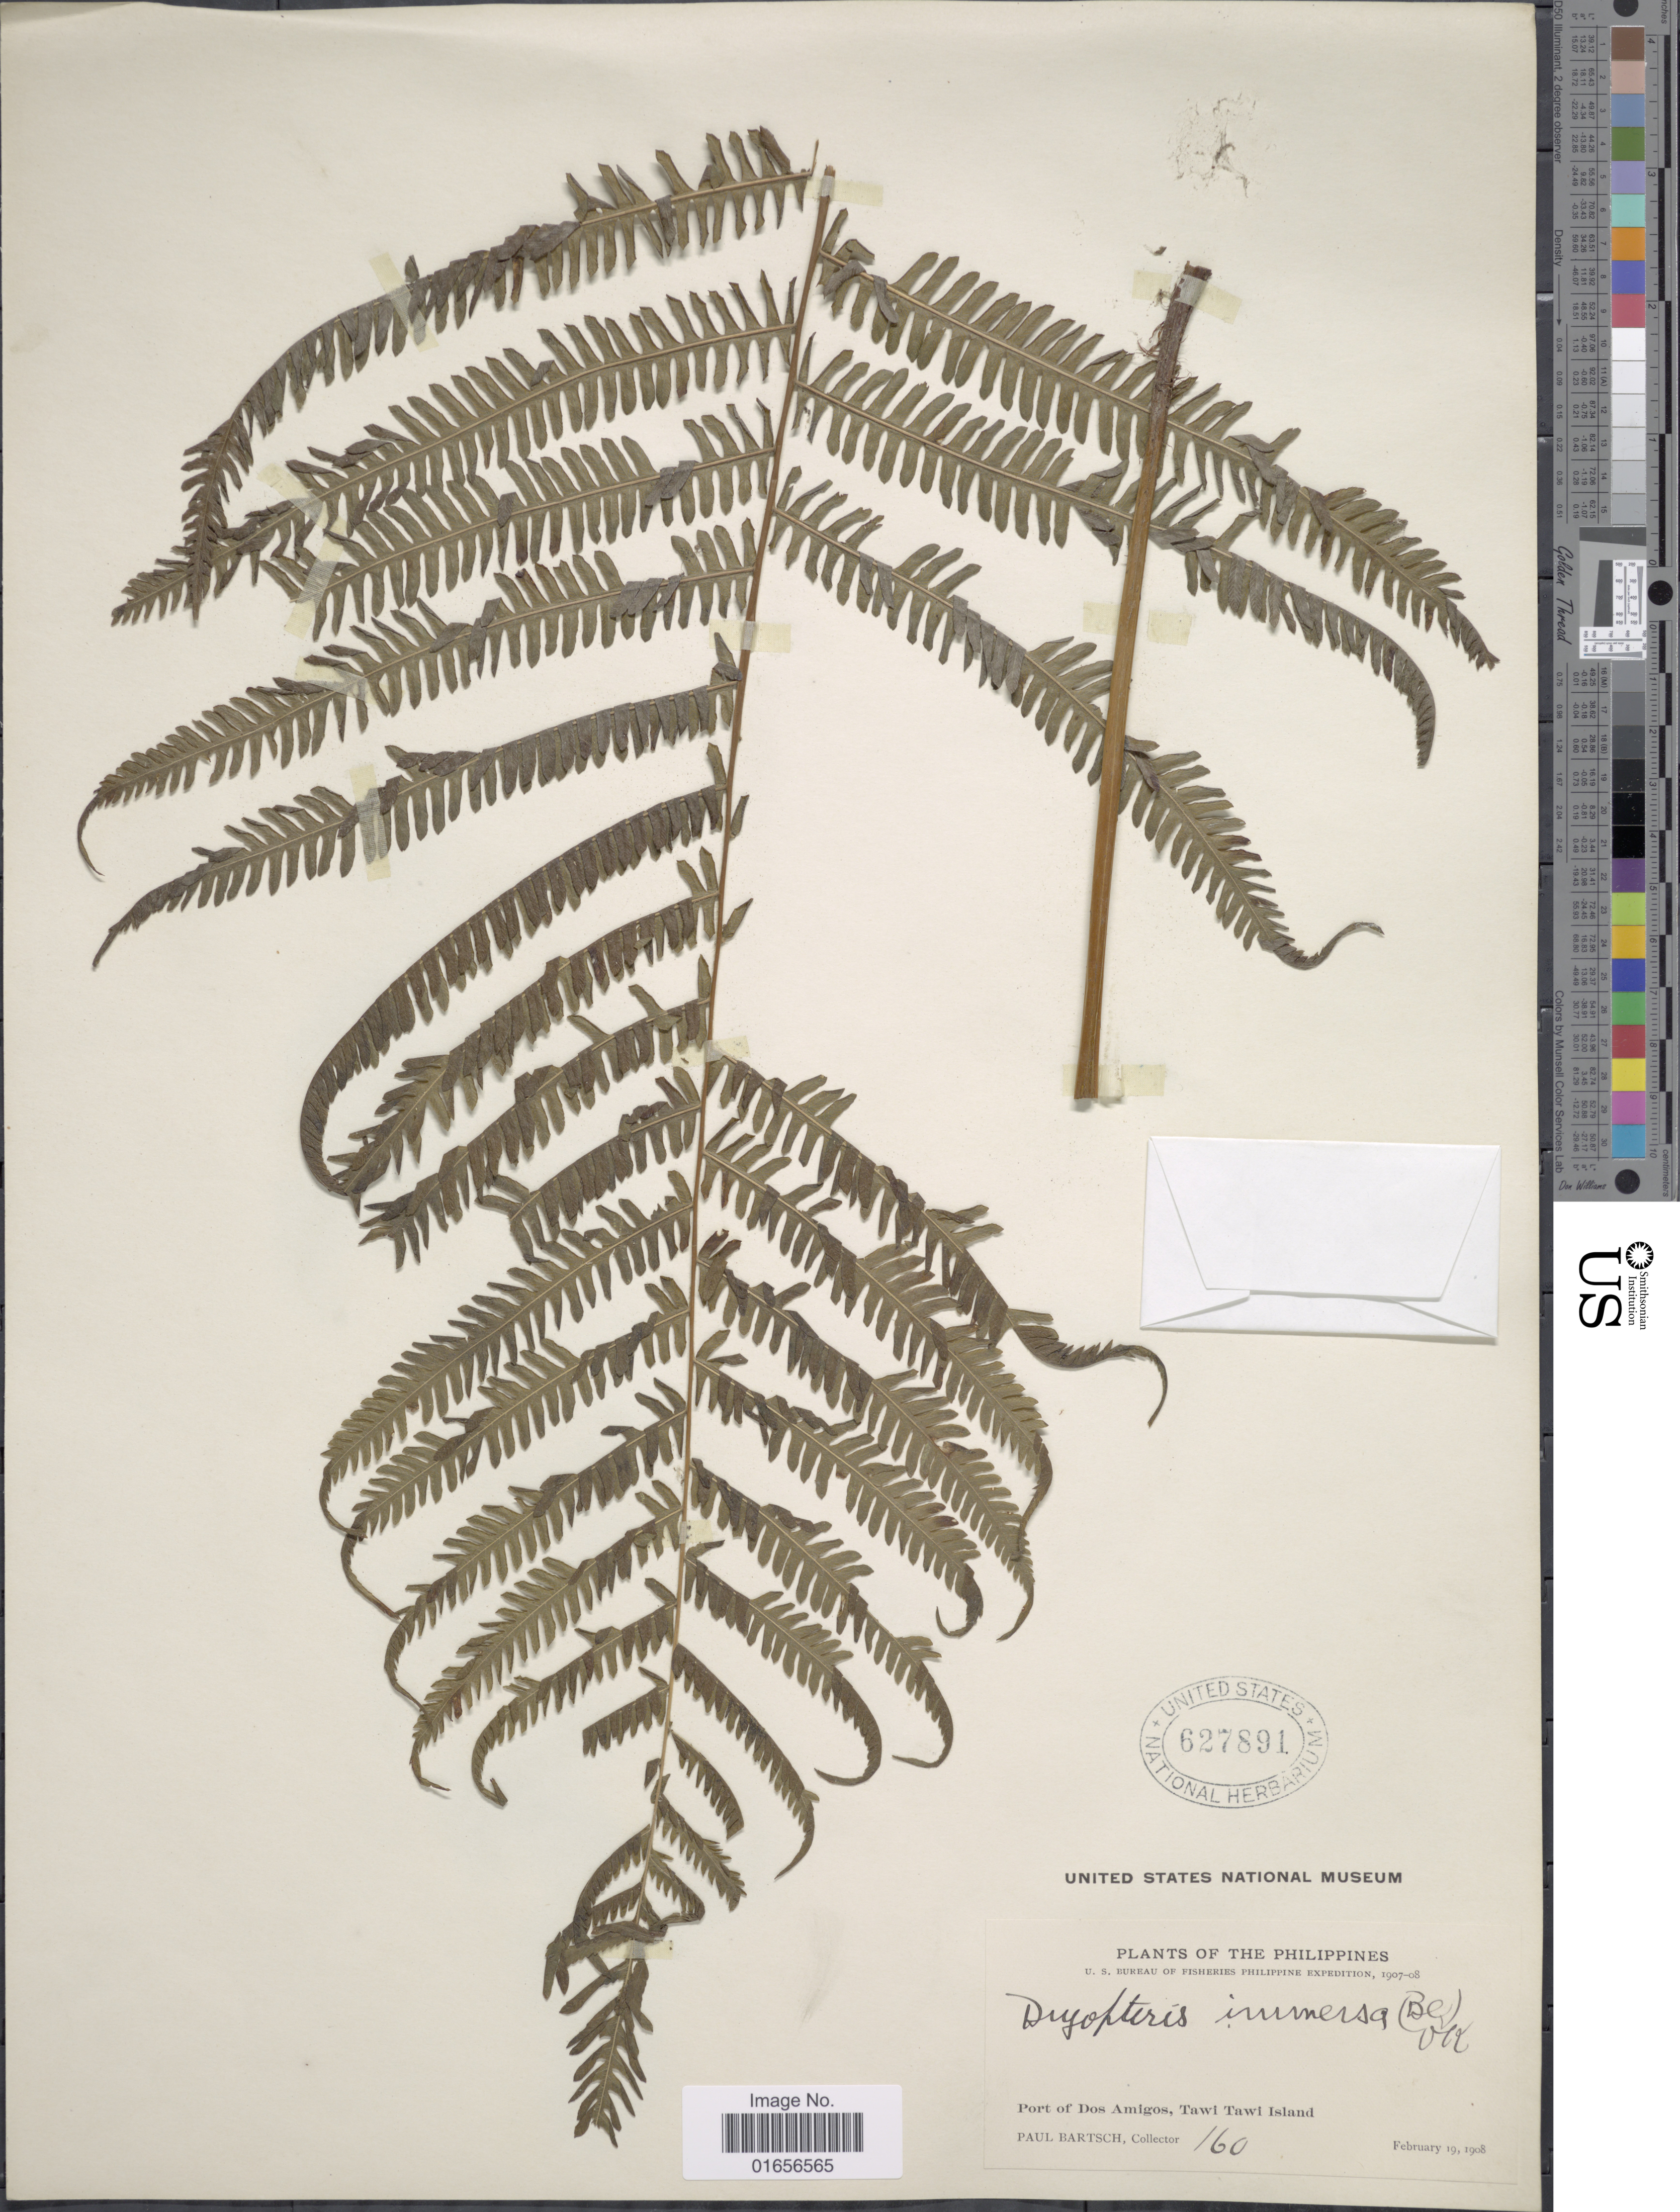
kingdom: Plantae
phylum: Tracheophyta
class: Polypodiopsida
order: Polypodiales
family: Thelypteridaceae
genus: Amphineuron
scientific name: Amphineuron immersum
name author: (Blume) Holttum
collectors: P. Bartsch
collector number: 160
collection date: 1908-02-19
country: Philippines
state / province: Muslim Mindanao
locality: The Philippines, Port of Dos Amigos, Tawi Tawi Island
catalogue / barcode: US 627891